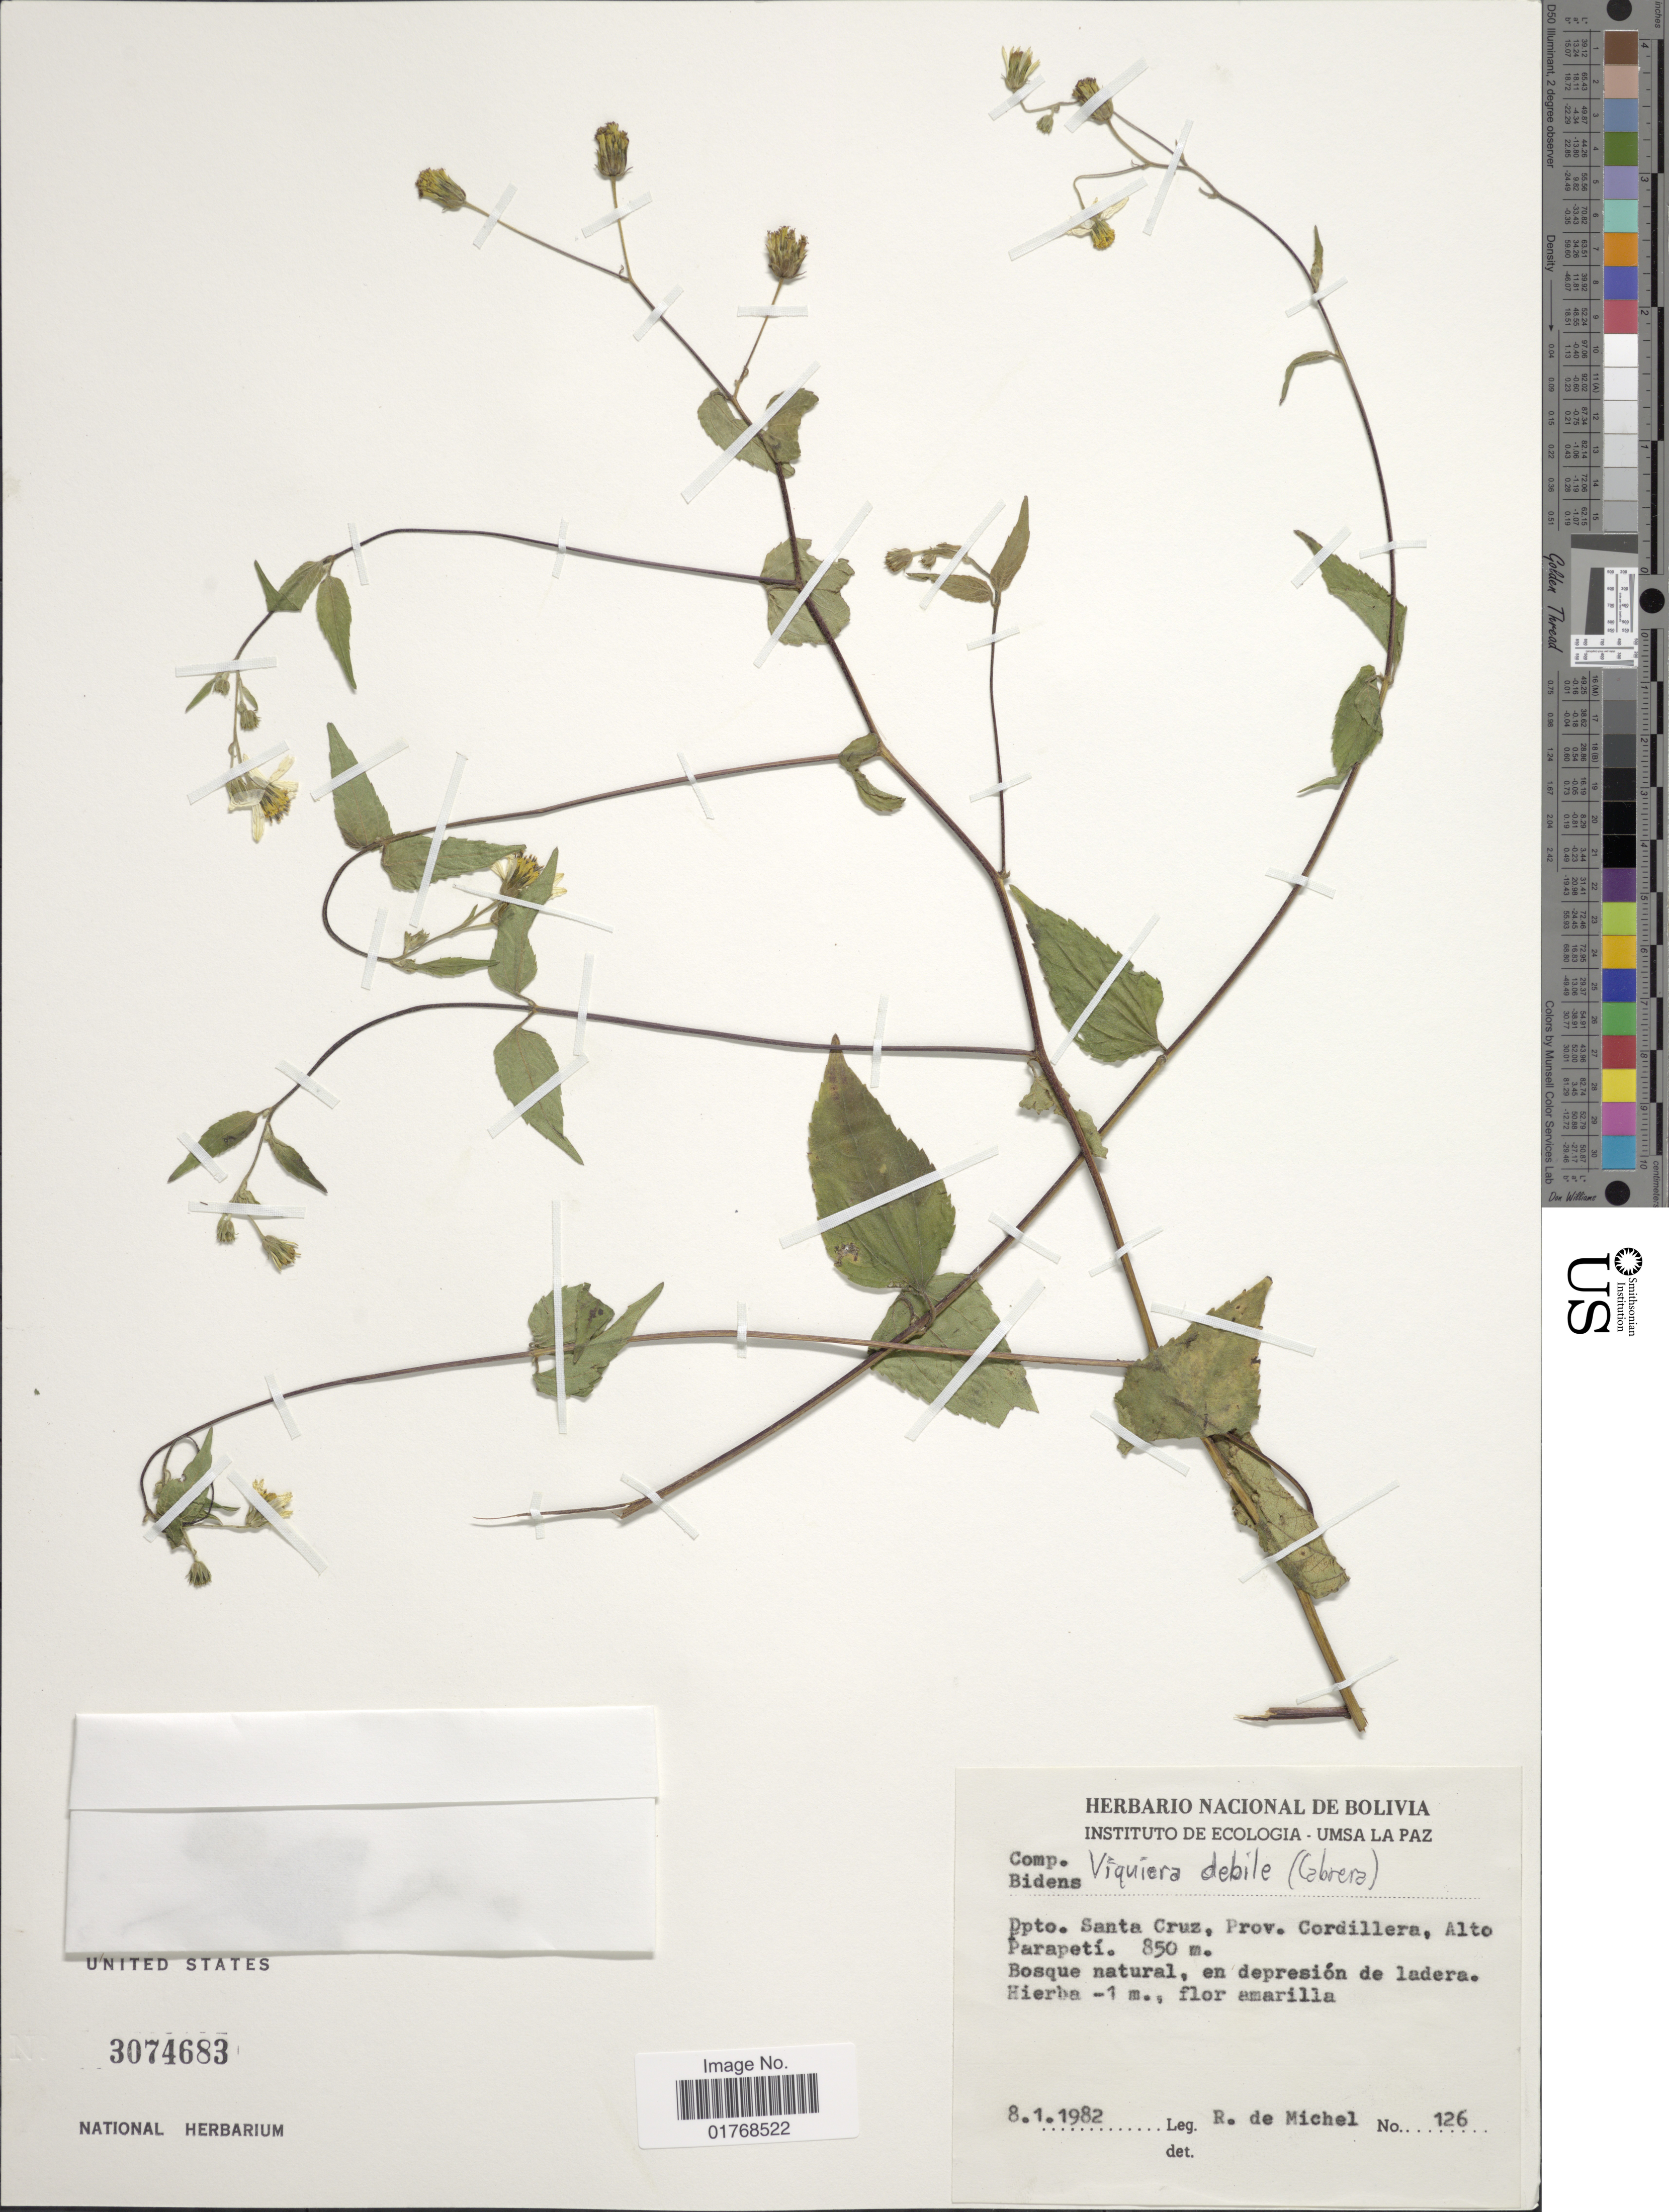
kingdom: Plantae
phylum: Tracheophyta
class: Magnoliopsida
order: Asterales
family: Asteraceae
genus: Viguiera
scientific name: Viguiera cabrerae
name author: H. Rob.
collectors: R. d. Michel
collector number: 126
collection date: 1982-01-08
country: Bolivia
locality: Dpto. Santa Cruz, Prov. Cordillera, Alto Parapetí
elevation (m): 850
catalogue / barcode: US 3074683